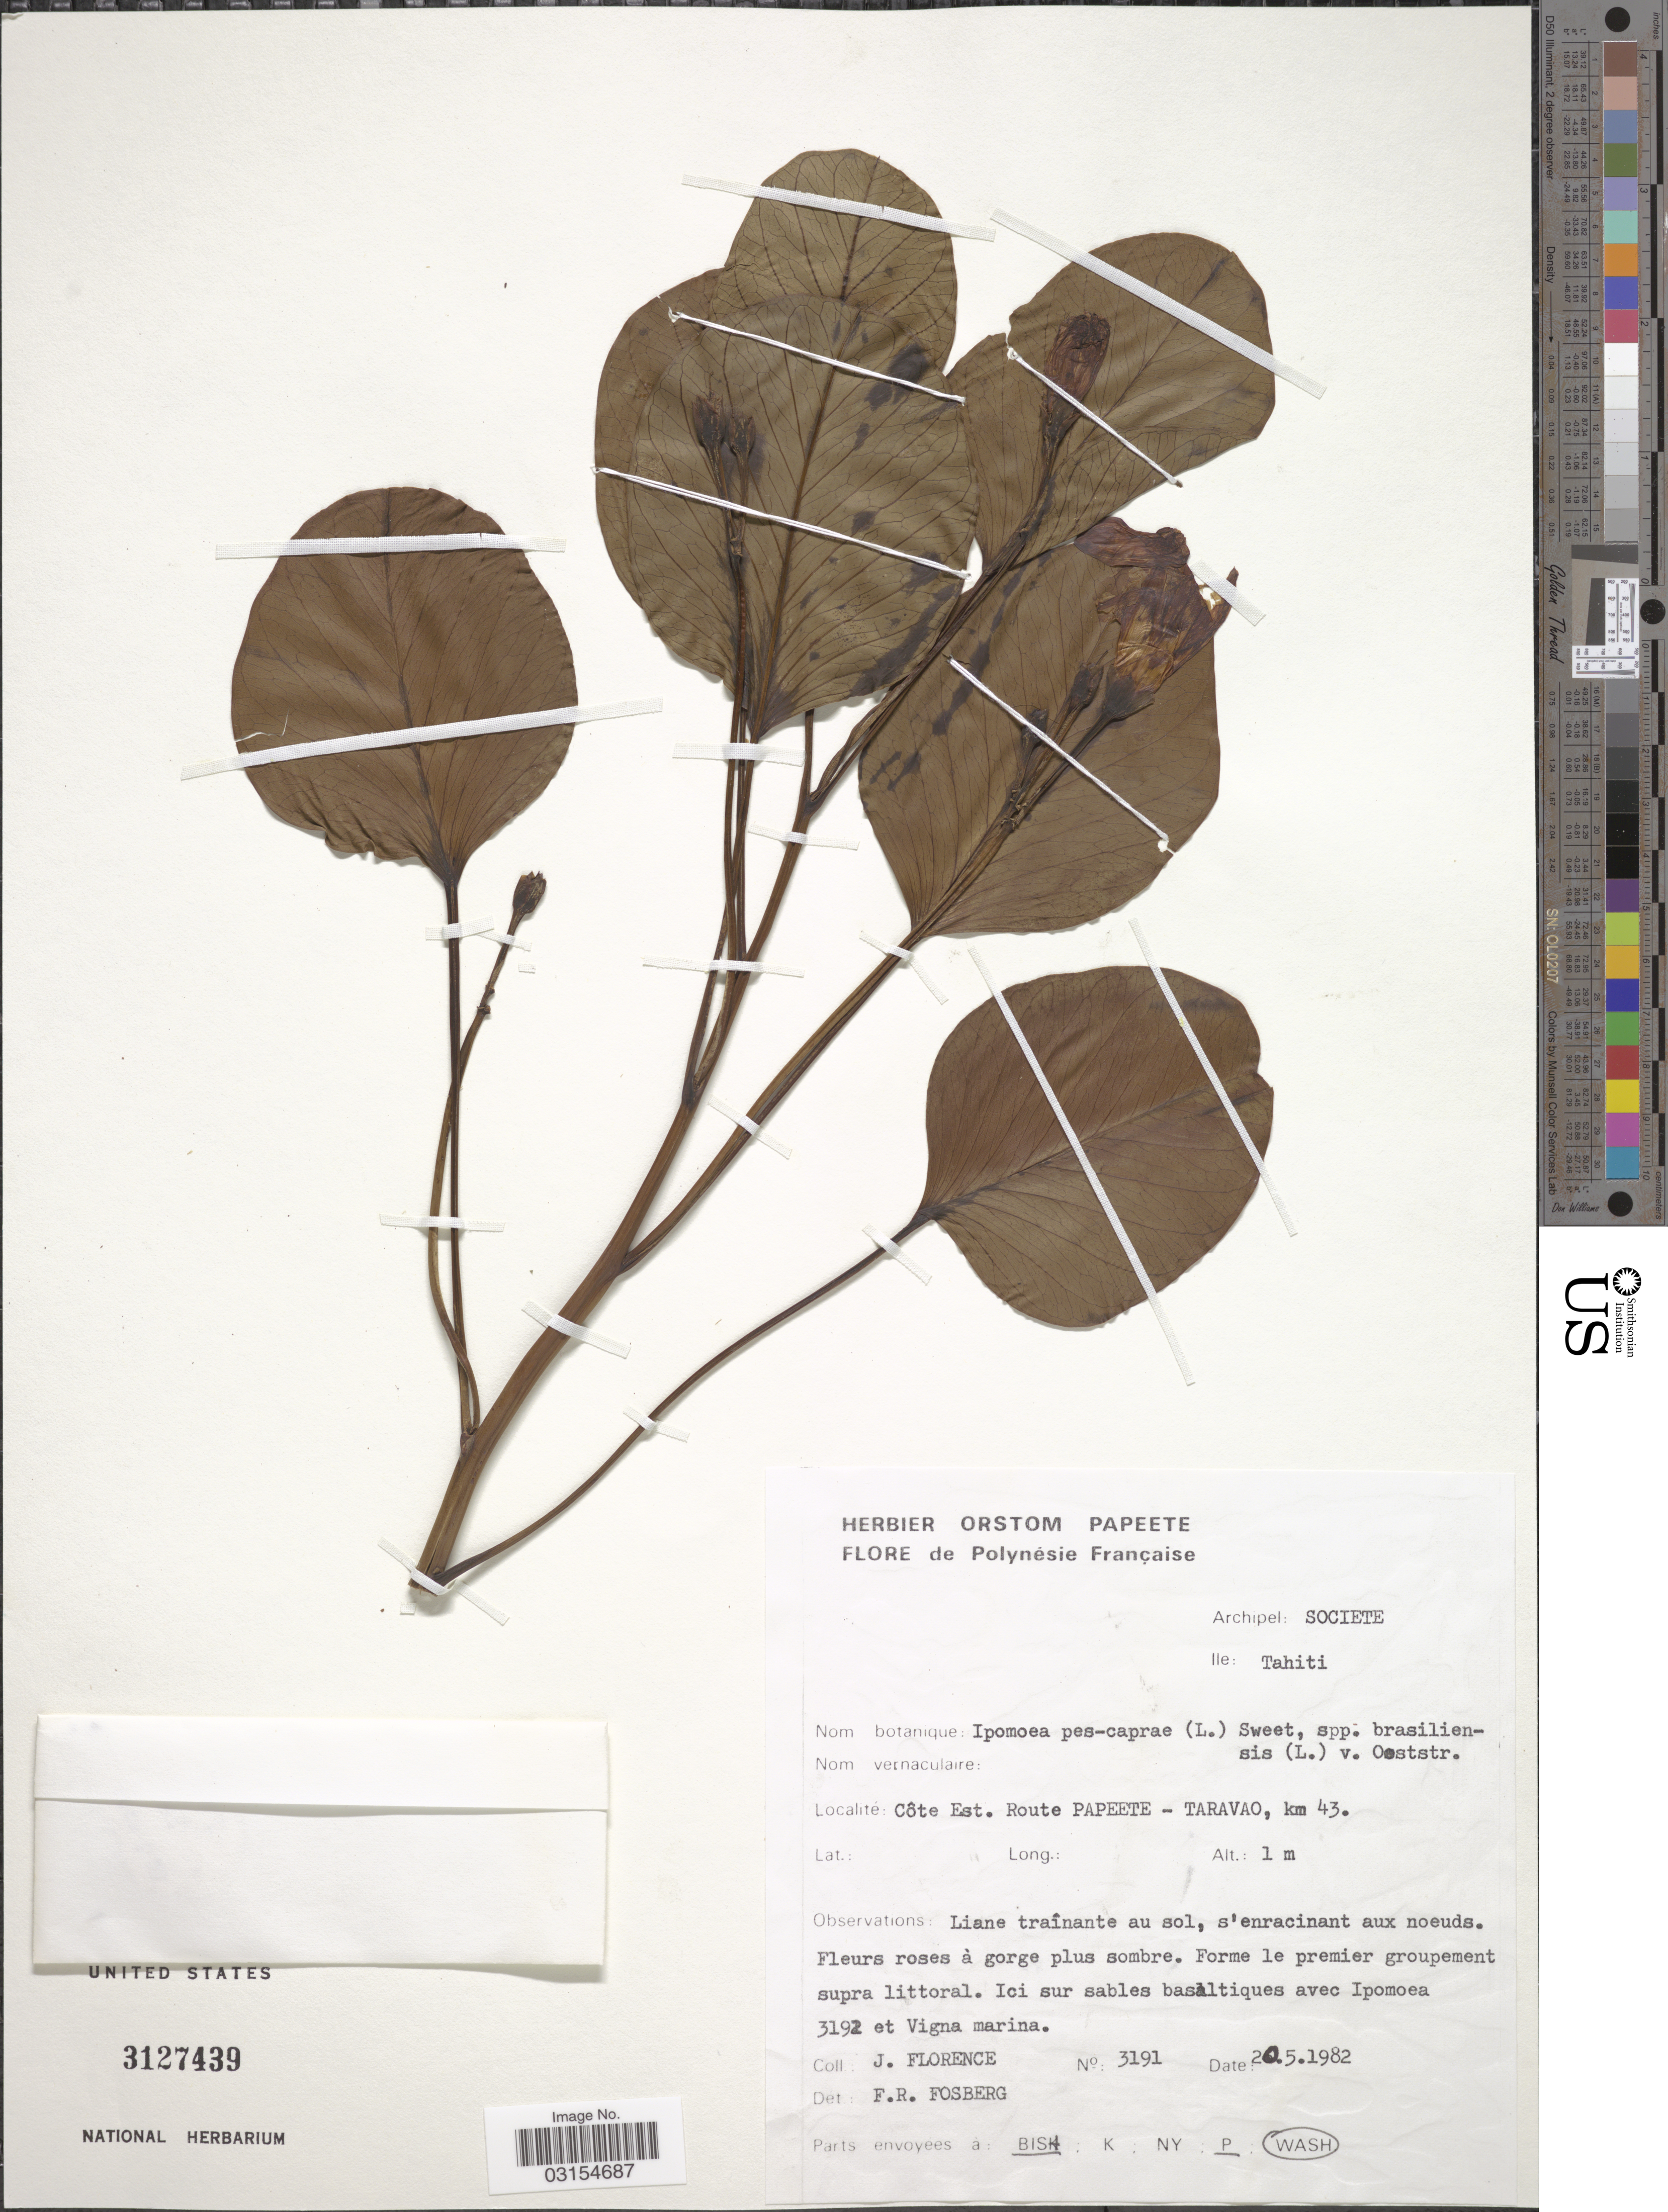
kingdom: Plantae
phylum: Tracheophyta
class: Magnoliopsida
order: Solanales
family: Convolvulaceae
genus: Ipomoea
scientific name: Ipomoea pes-caprae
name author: (L.) R. Br.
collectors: J. Florence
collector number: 3191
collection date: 1982-05-20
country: French Polynesia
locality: Archipel: Societe, Ile: Tahiti, Côte Est. Route Papeete - Taravao, km 43.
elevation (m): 1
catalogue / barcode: US 3127439